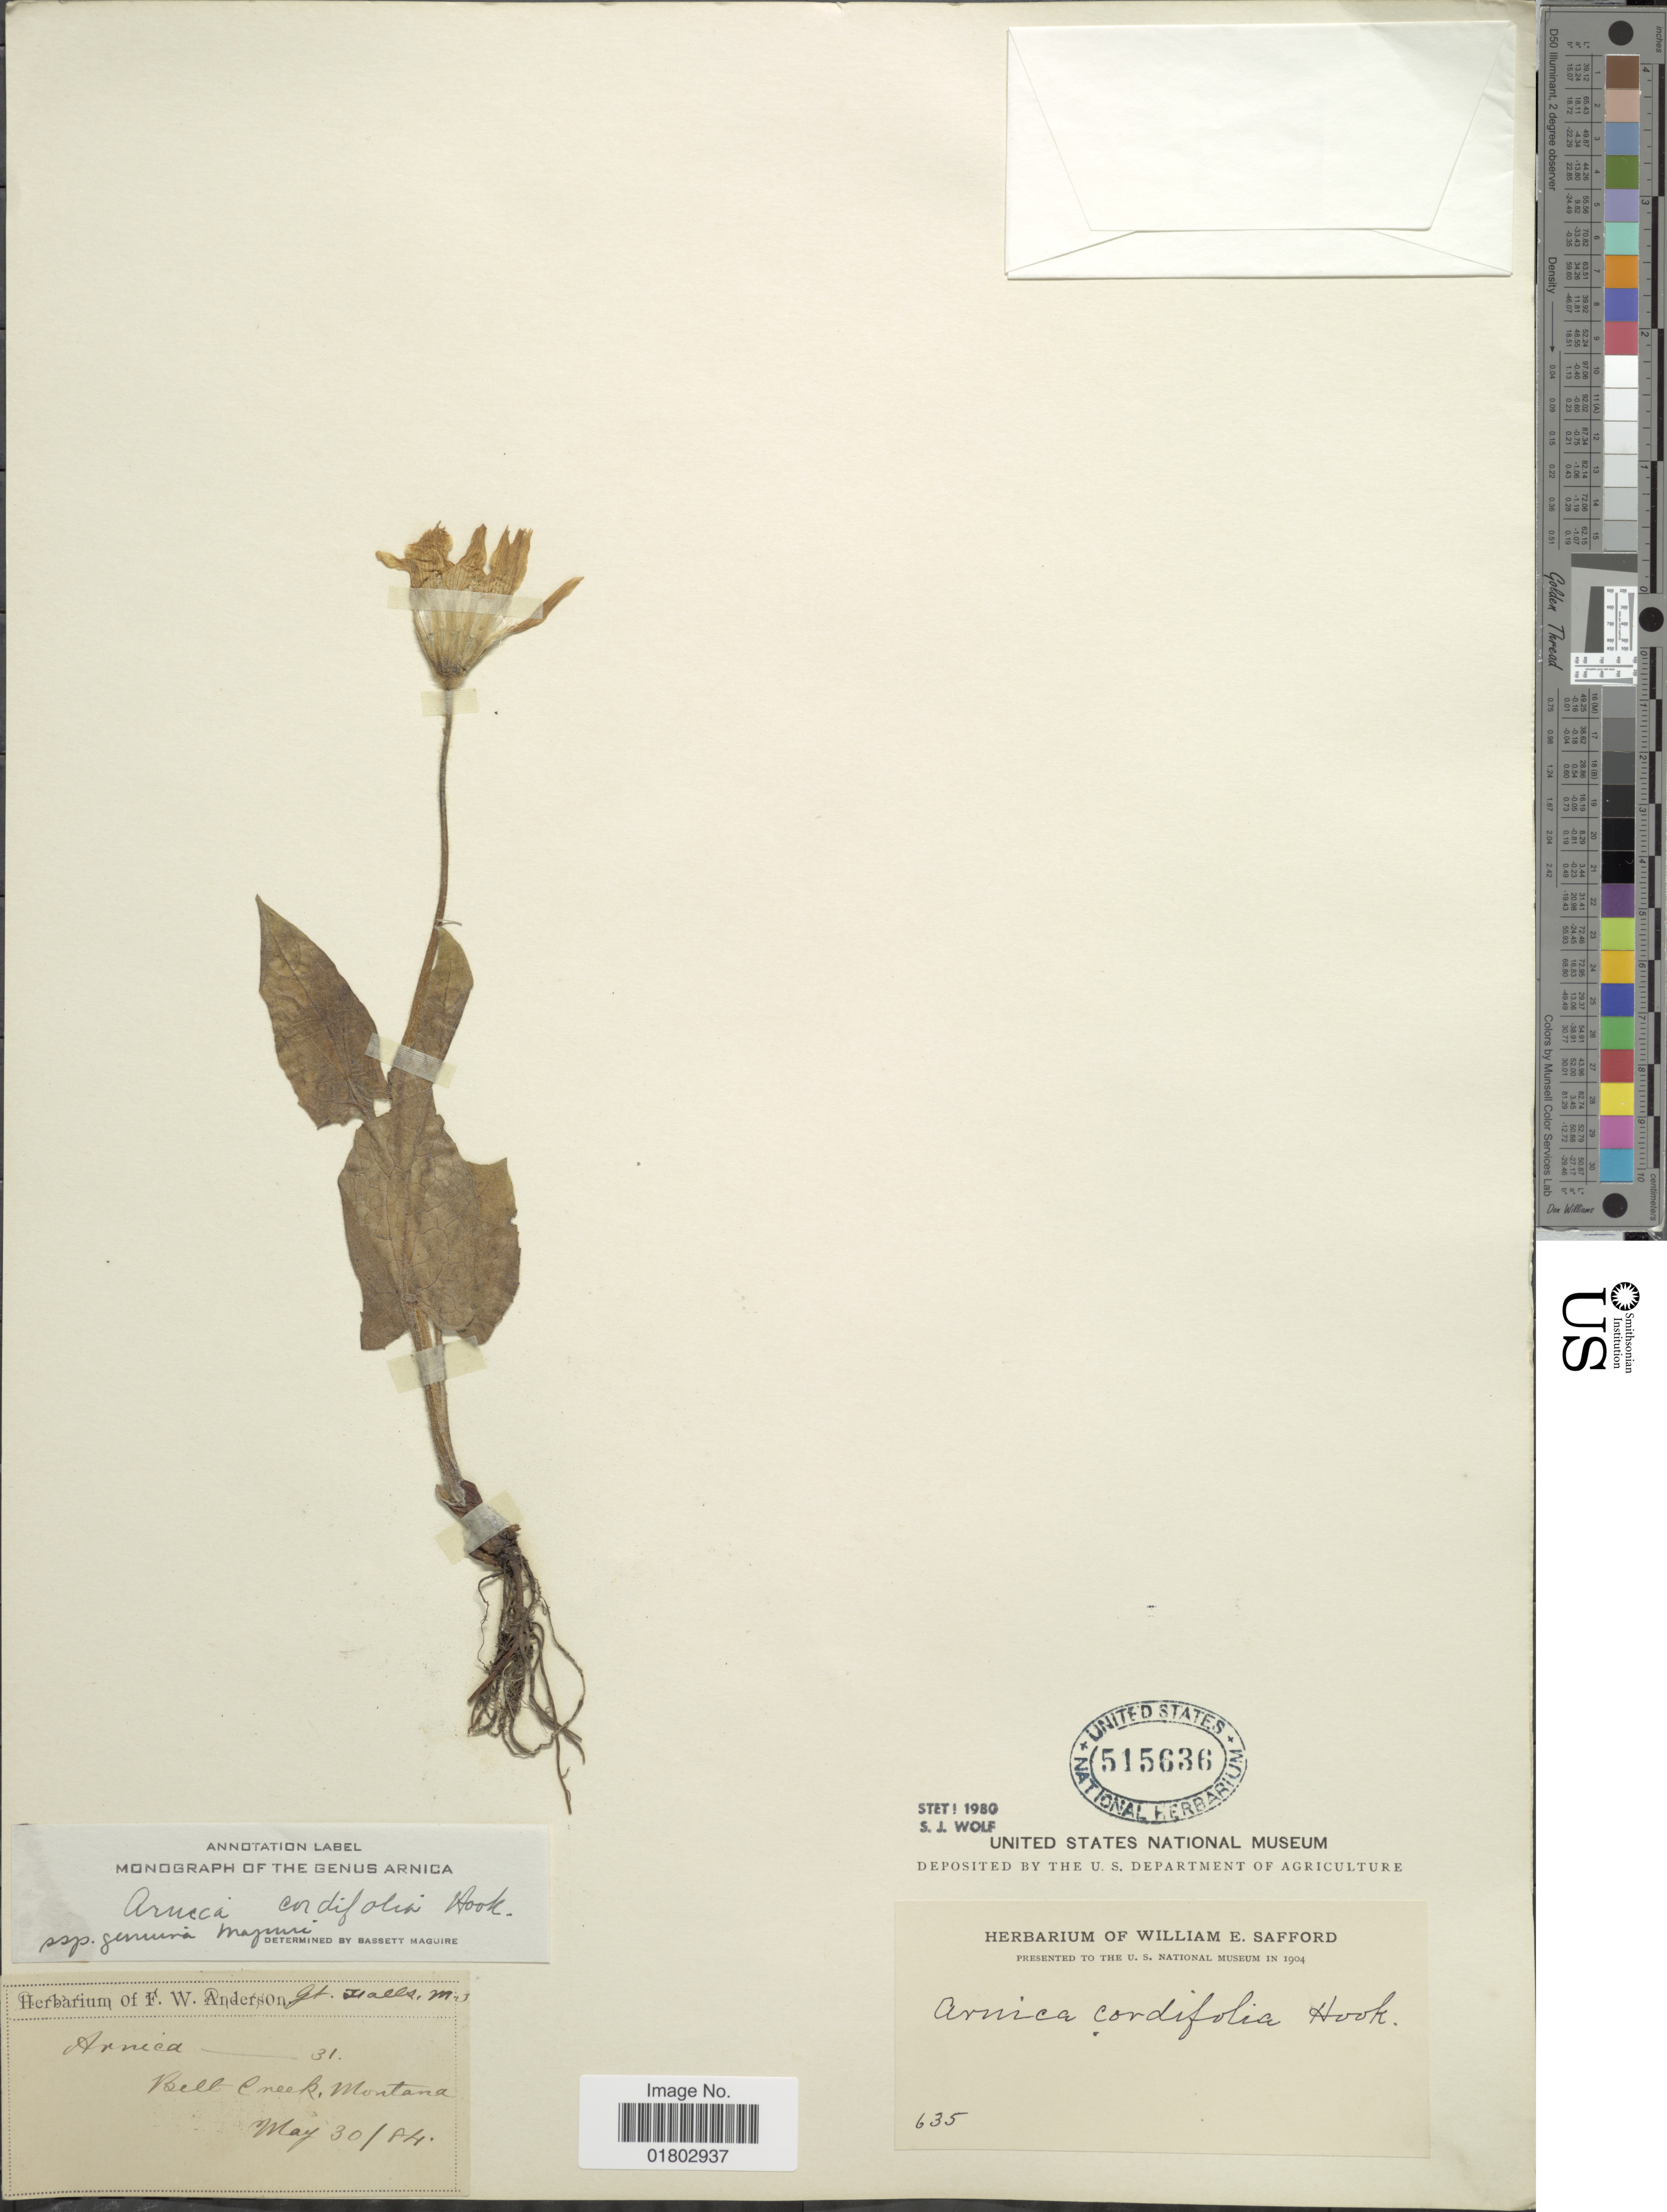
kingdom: Plantae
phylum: Tracheophyta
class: Magnoliopsida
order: Asterales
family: Asteraceae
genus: Arnica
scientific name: Arnica cordifolia subsp. genuina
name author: Maguire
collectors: ex herb. F.W. Anderson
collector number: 31*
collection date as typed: Transcribed d/m/y: 30/5/84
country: United States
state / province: Montana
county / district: Cascade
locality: Belt Creek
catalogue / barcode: US 515636